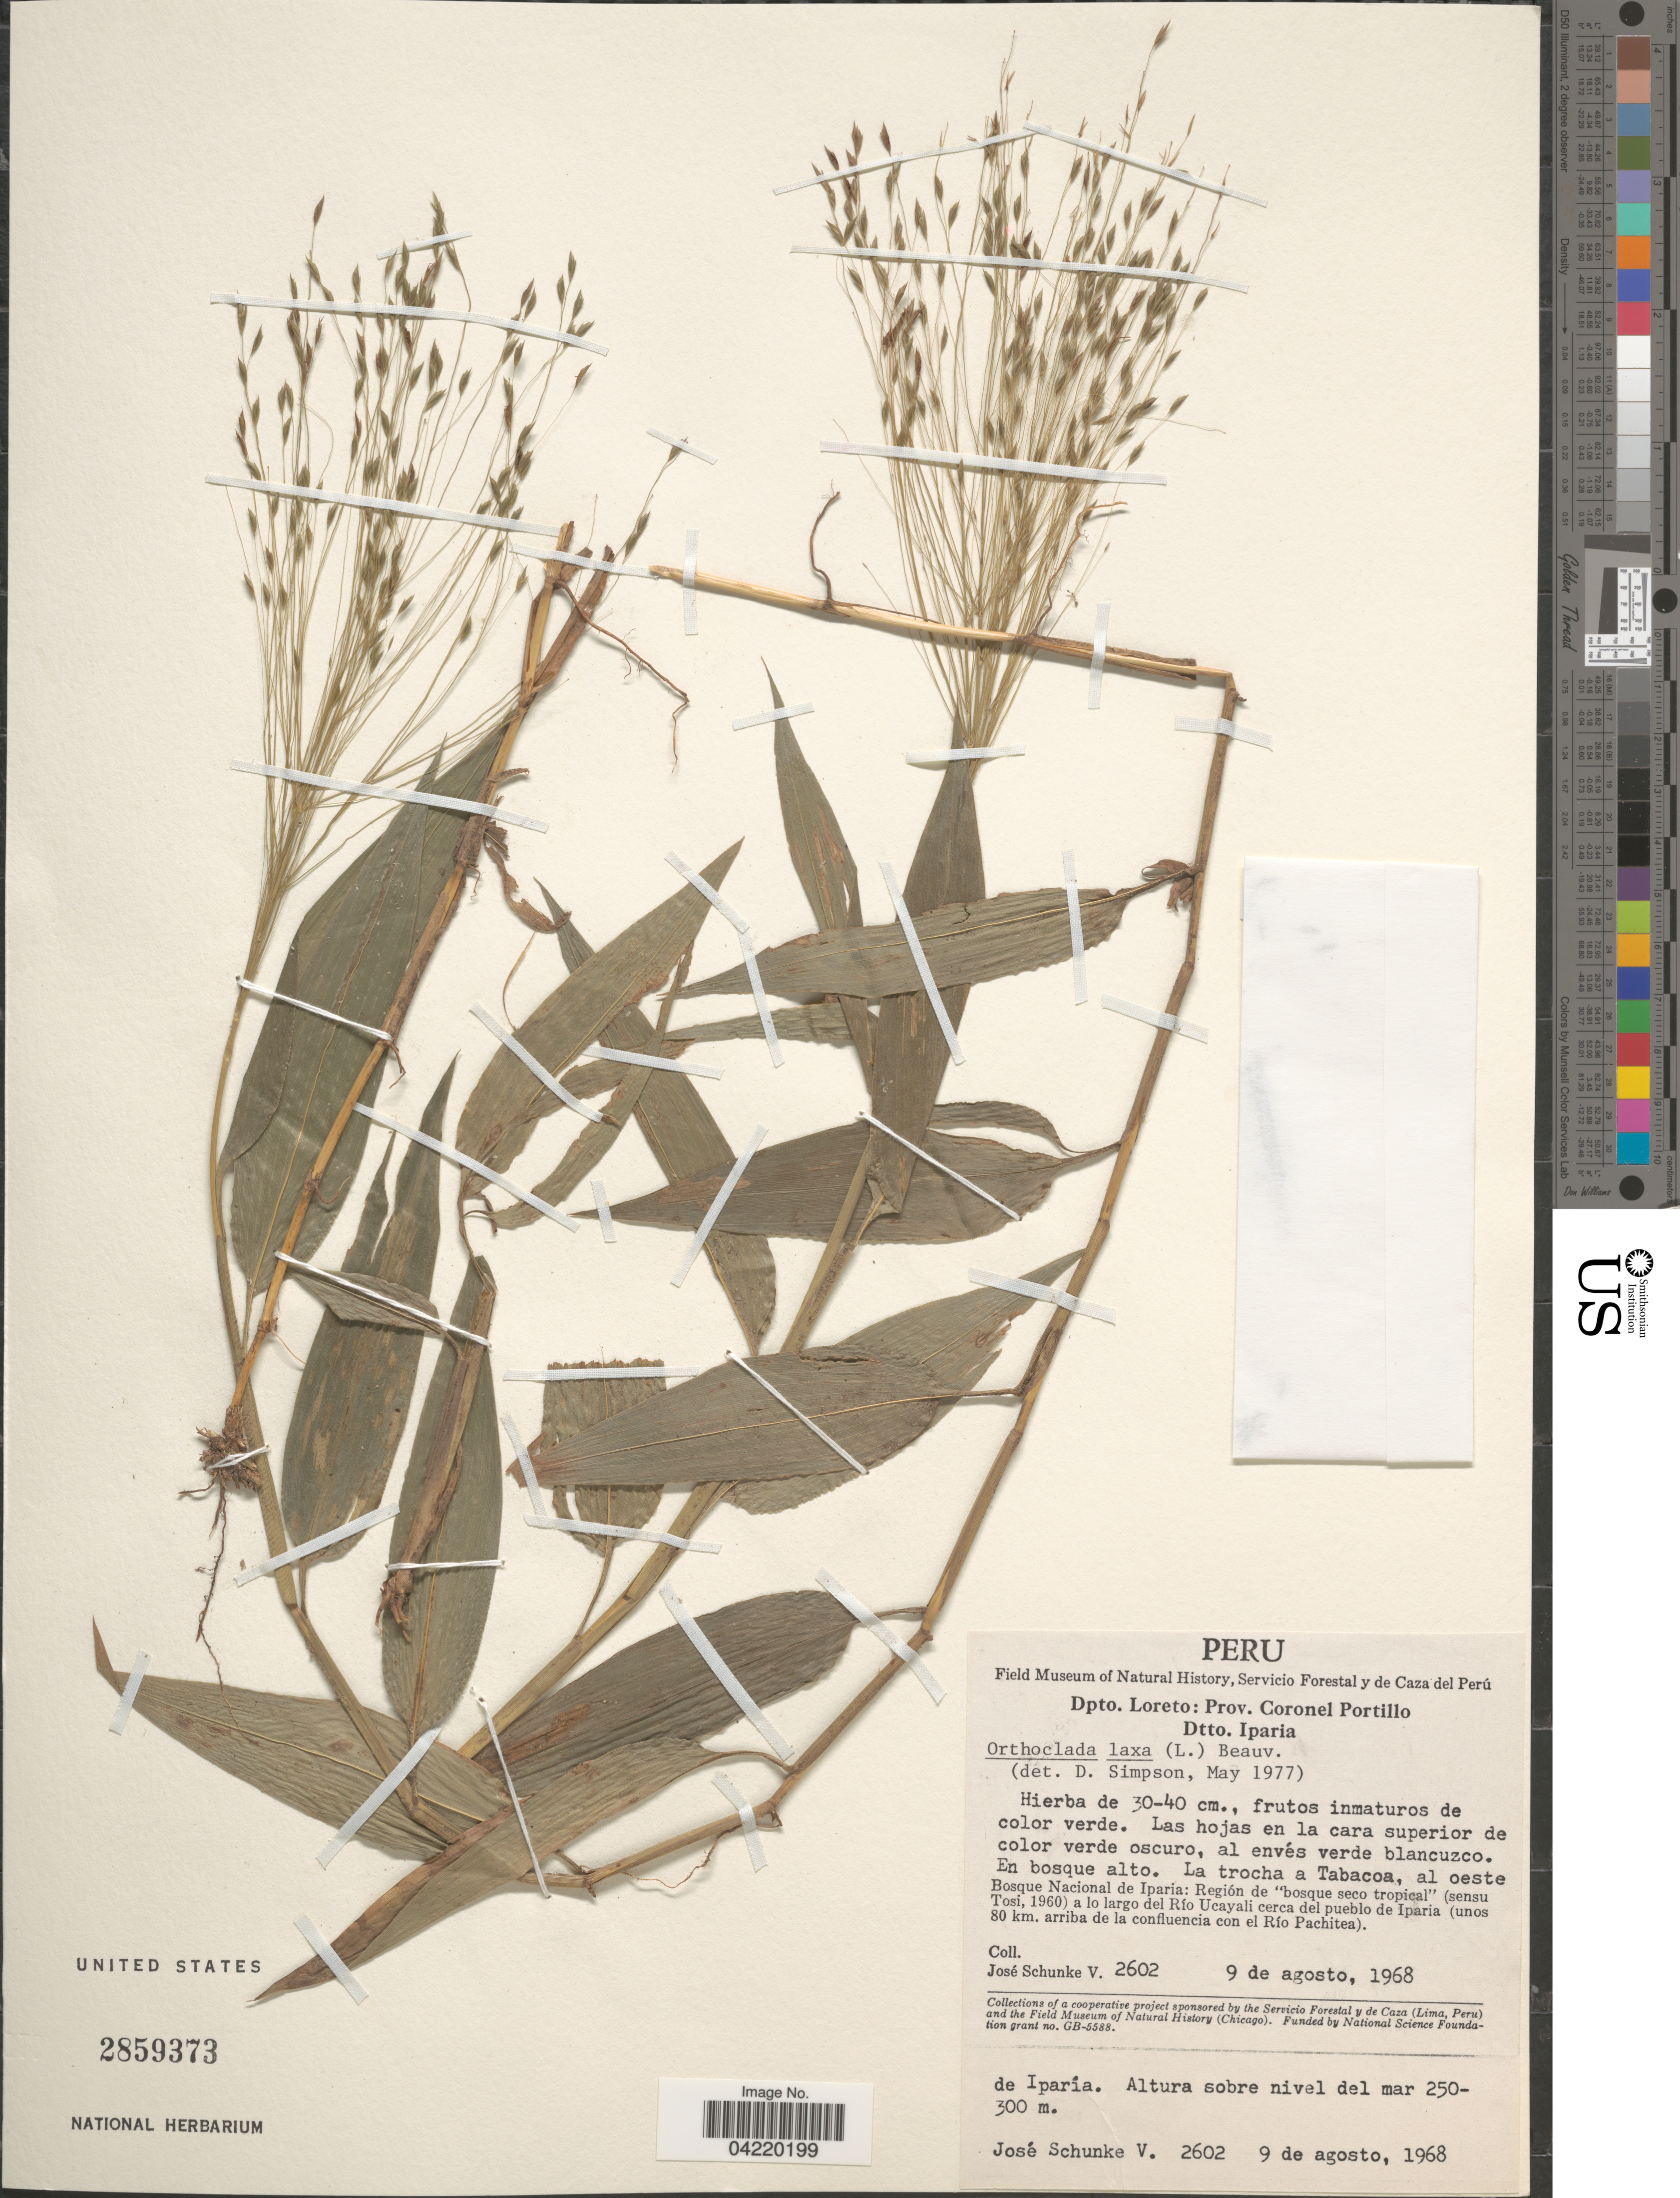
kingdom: Plantae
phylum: Tracheophyta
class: Liliopsida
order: Poales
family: Poaceae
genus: Orthoclada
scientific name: Orthoclada laxa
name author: P. Beauv.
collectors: J. Schunke Vigo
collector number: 2602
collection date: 1968-08-09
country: Peru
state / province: Loreto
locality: Dpto. Loreto: Prov. Coronel Portillo. Dtto. Iparia. La Trocha a quebrada de Tabacoa, al oeste de Iparia. Bosque Nacional de Iparia: Región de "bosque seco tropical" (sensu Tosi, 1960) a lo largo del Río Ucayali cerca del pueblo de Iparia (unos 80 km. arriba de la confluencia con el Río Pachitea).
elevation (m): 250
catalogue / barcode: US 2859373